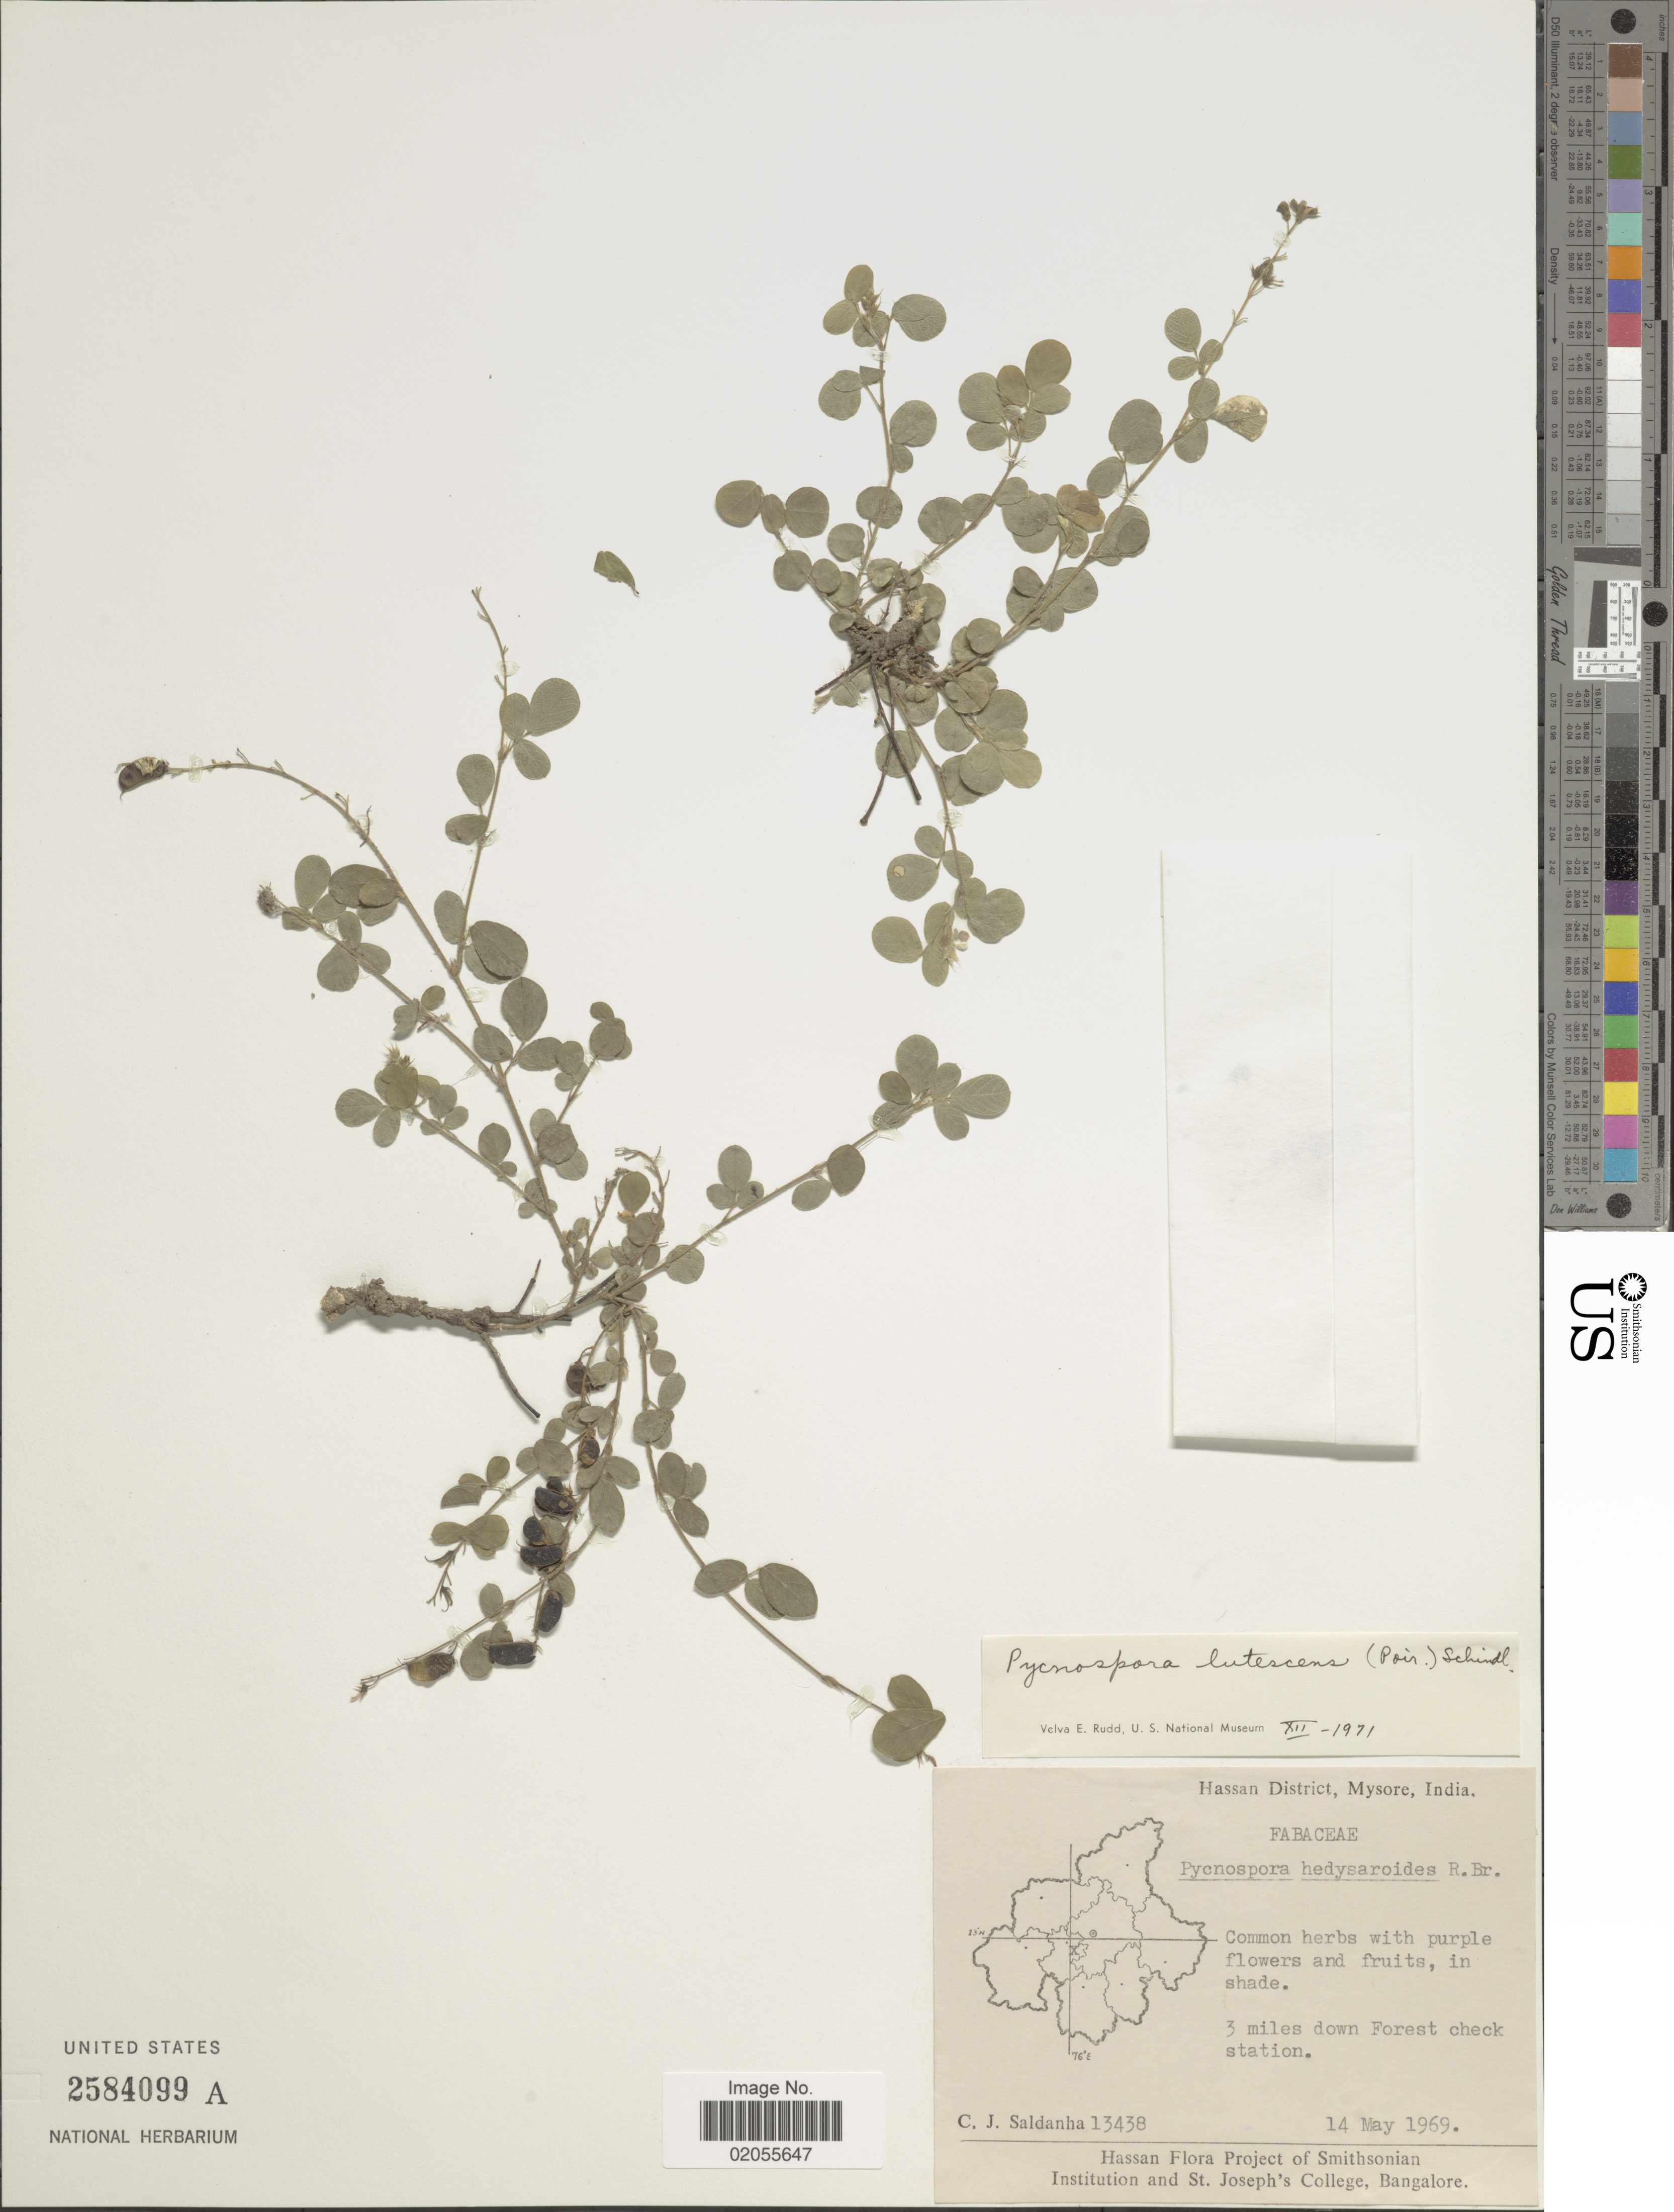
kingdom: Plantae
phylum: Tracheophyta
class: Magnoliopsida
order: Fabales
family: Fabaceae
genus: Pycnospora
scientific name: Pycnospora lutescens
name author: (Poir.) Schindl.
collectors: C. J. Saldanha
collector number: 13438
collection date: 1969-05-14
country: India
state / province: Karnataka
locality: Hassan District, Mysore, 3 miles down Forest check station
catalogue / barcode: US 2584099A